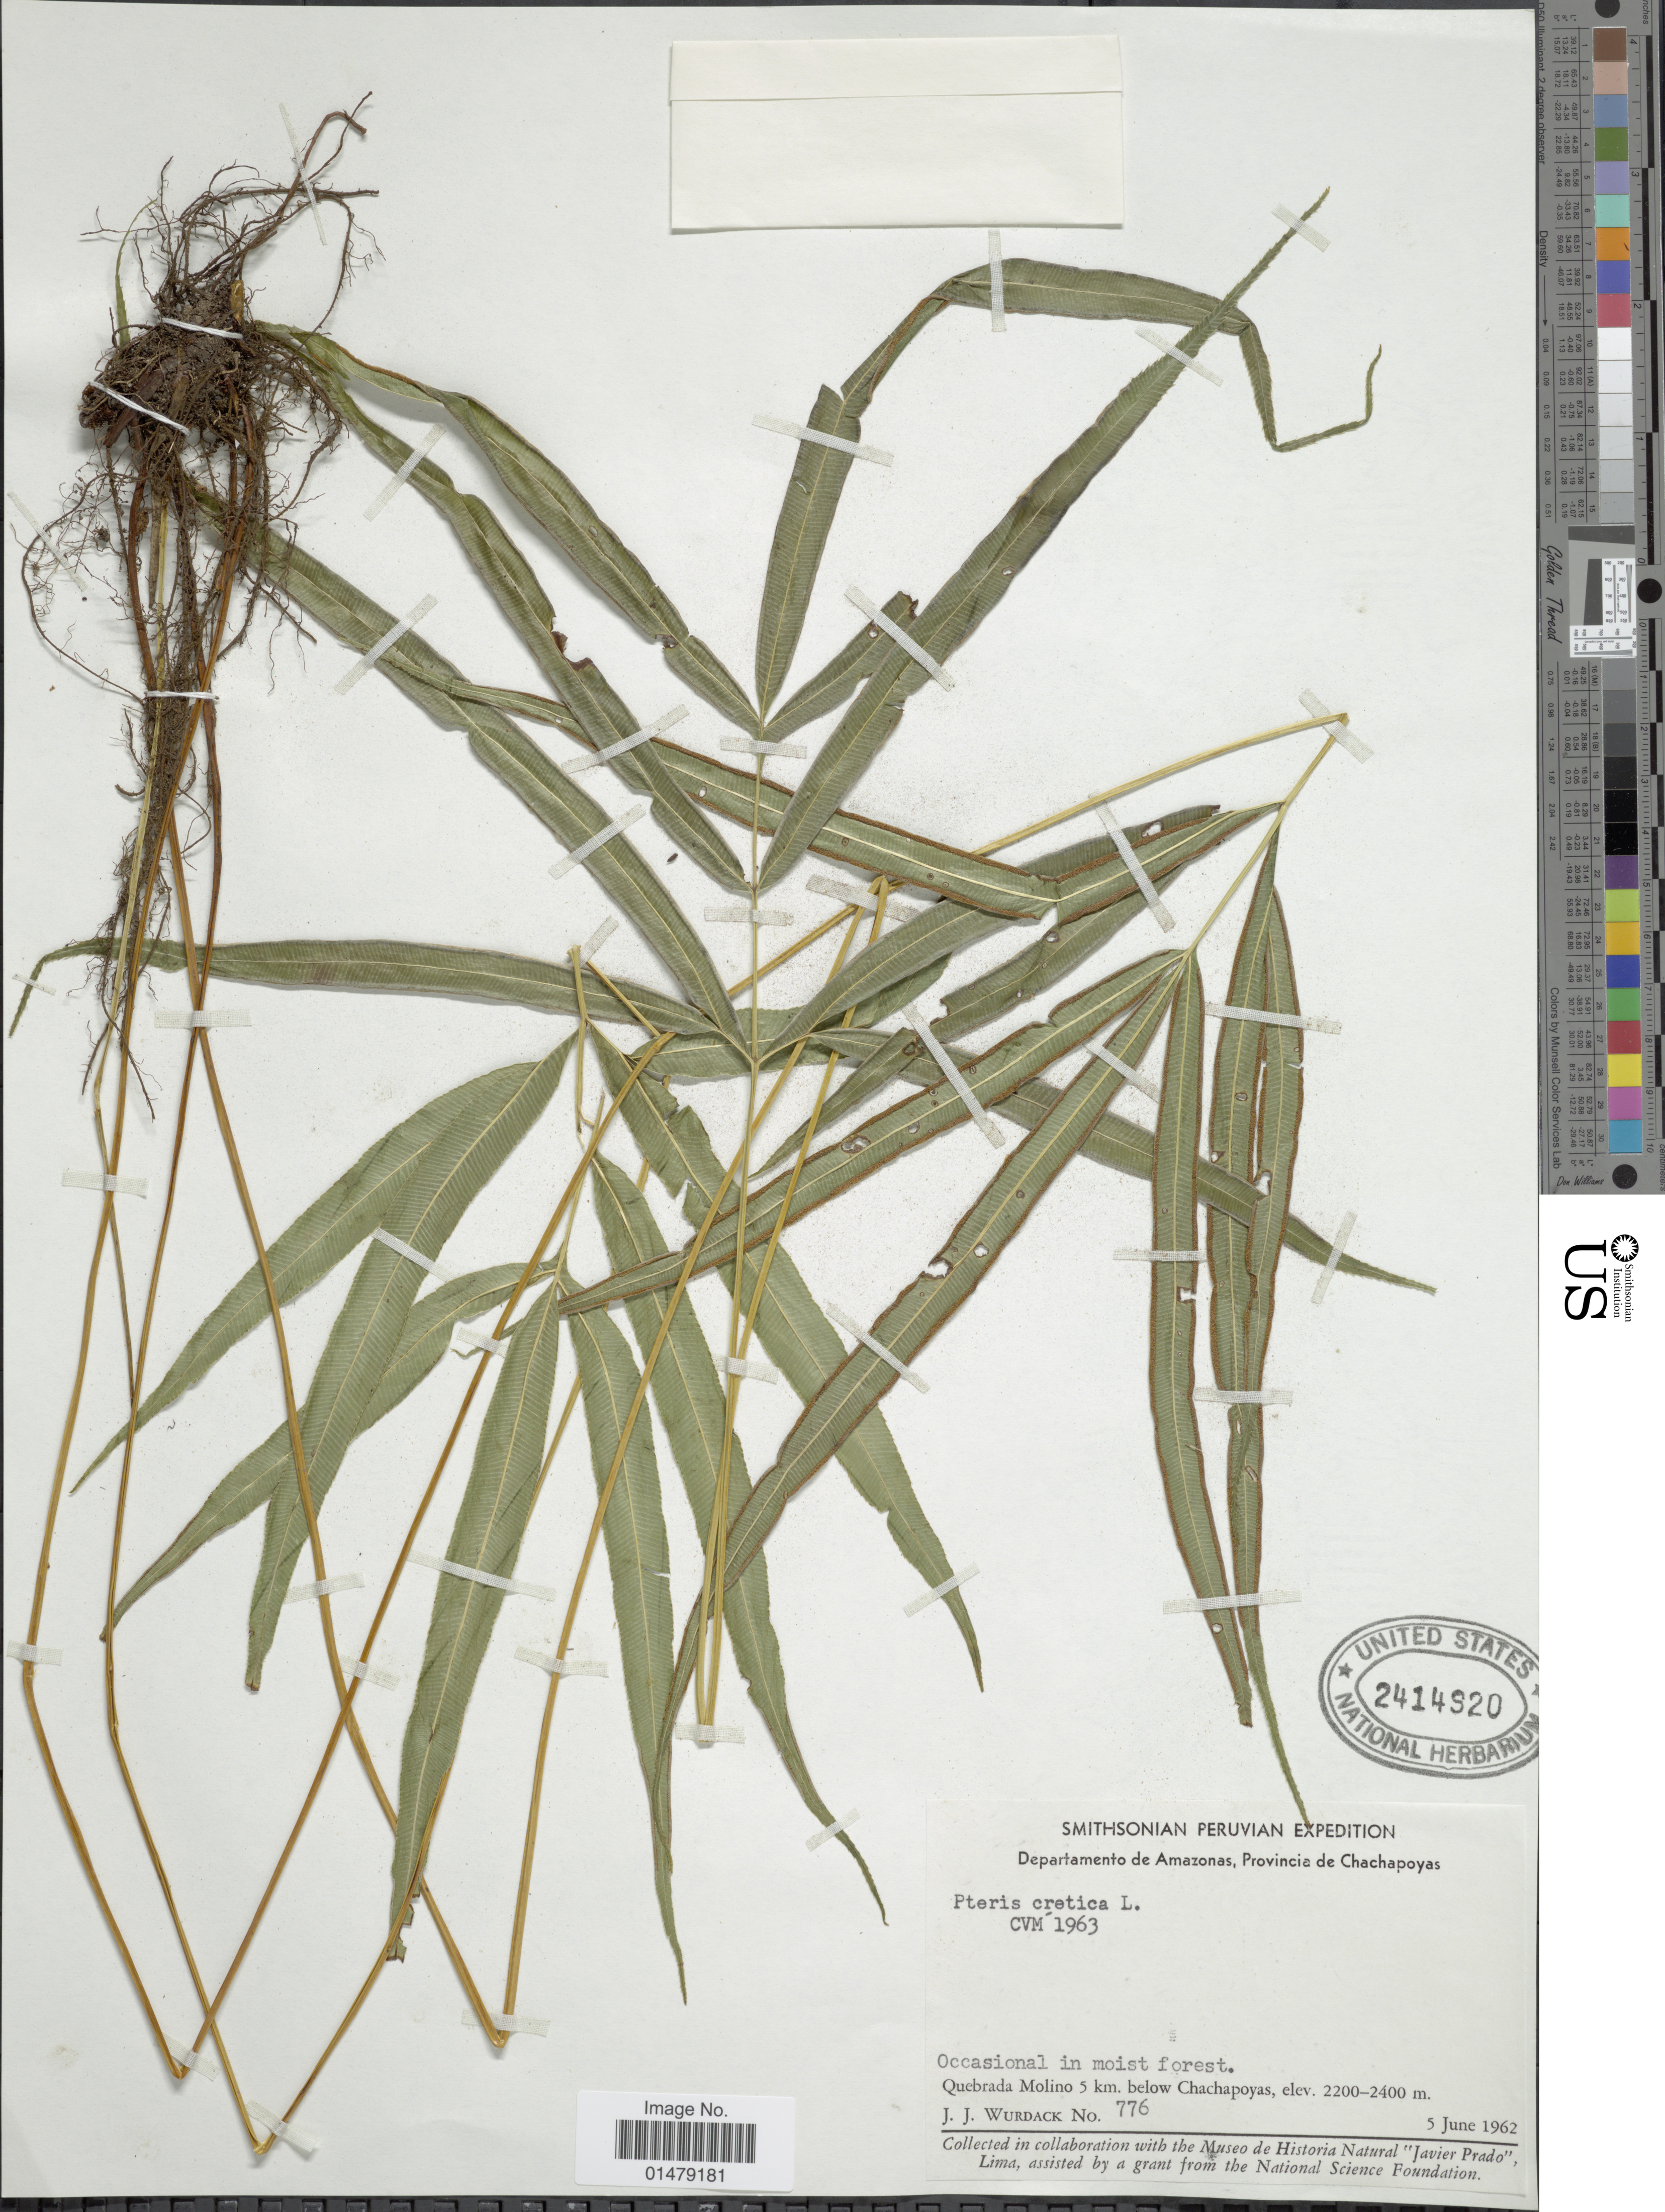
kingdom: Plantae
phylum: Tracheophyta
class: Polypodiopsida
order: Polypodiales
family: Pteridaceae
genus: Pteris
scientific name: Pteris cretica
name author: L.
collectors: J. J. Wurdack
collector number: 776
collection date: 1962-06-05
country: Peru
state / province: Amazonas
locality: Departamento de Amazonas, Provincia de Chachapoyas. Quebrada Molino 5 km. below Chachapoyas.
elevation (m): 2200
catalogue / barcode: US 2414820